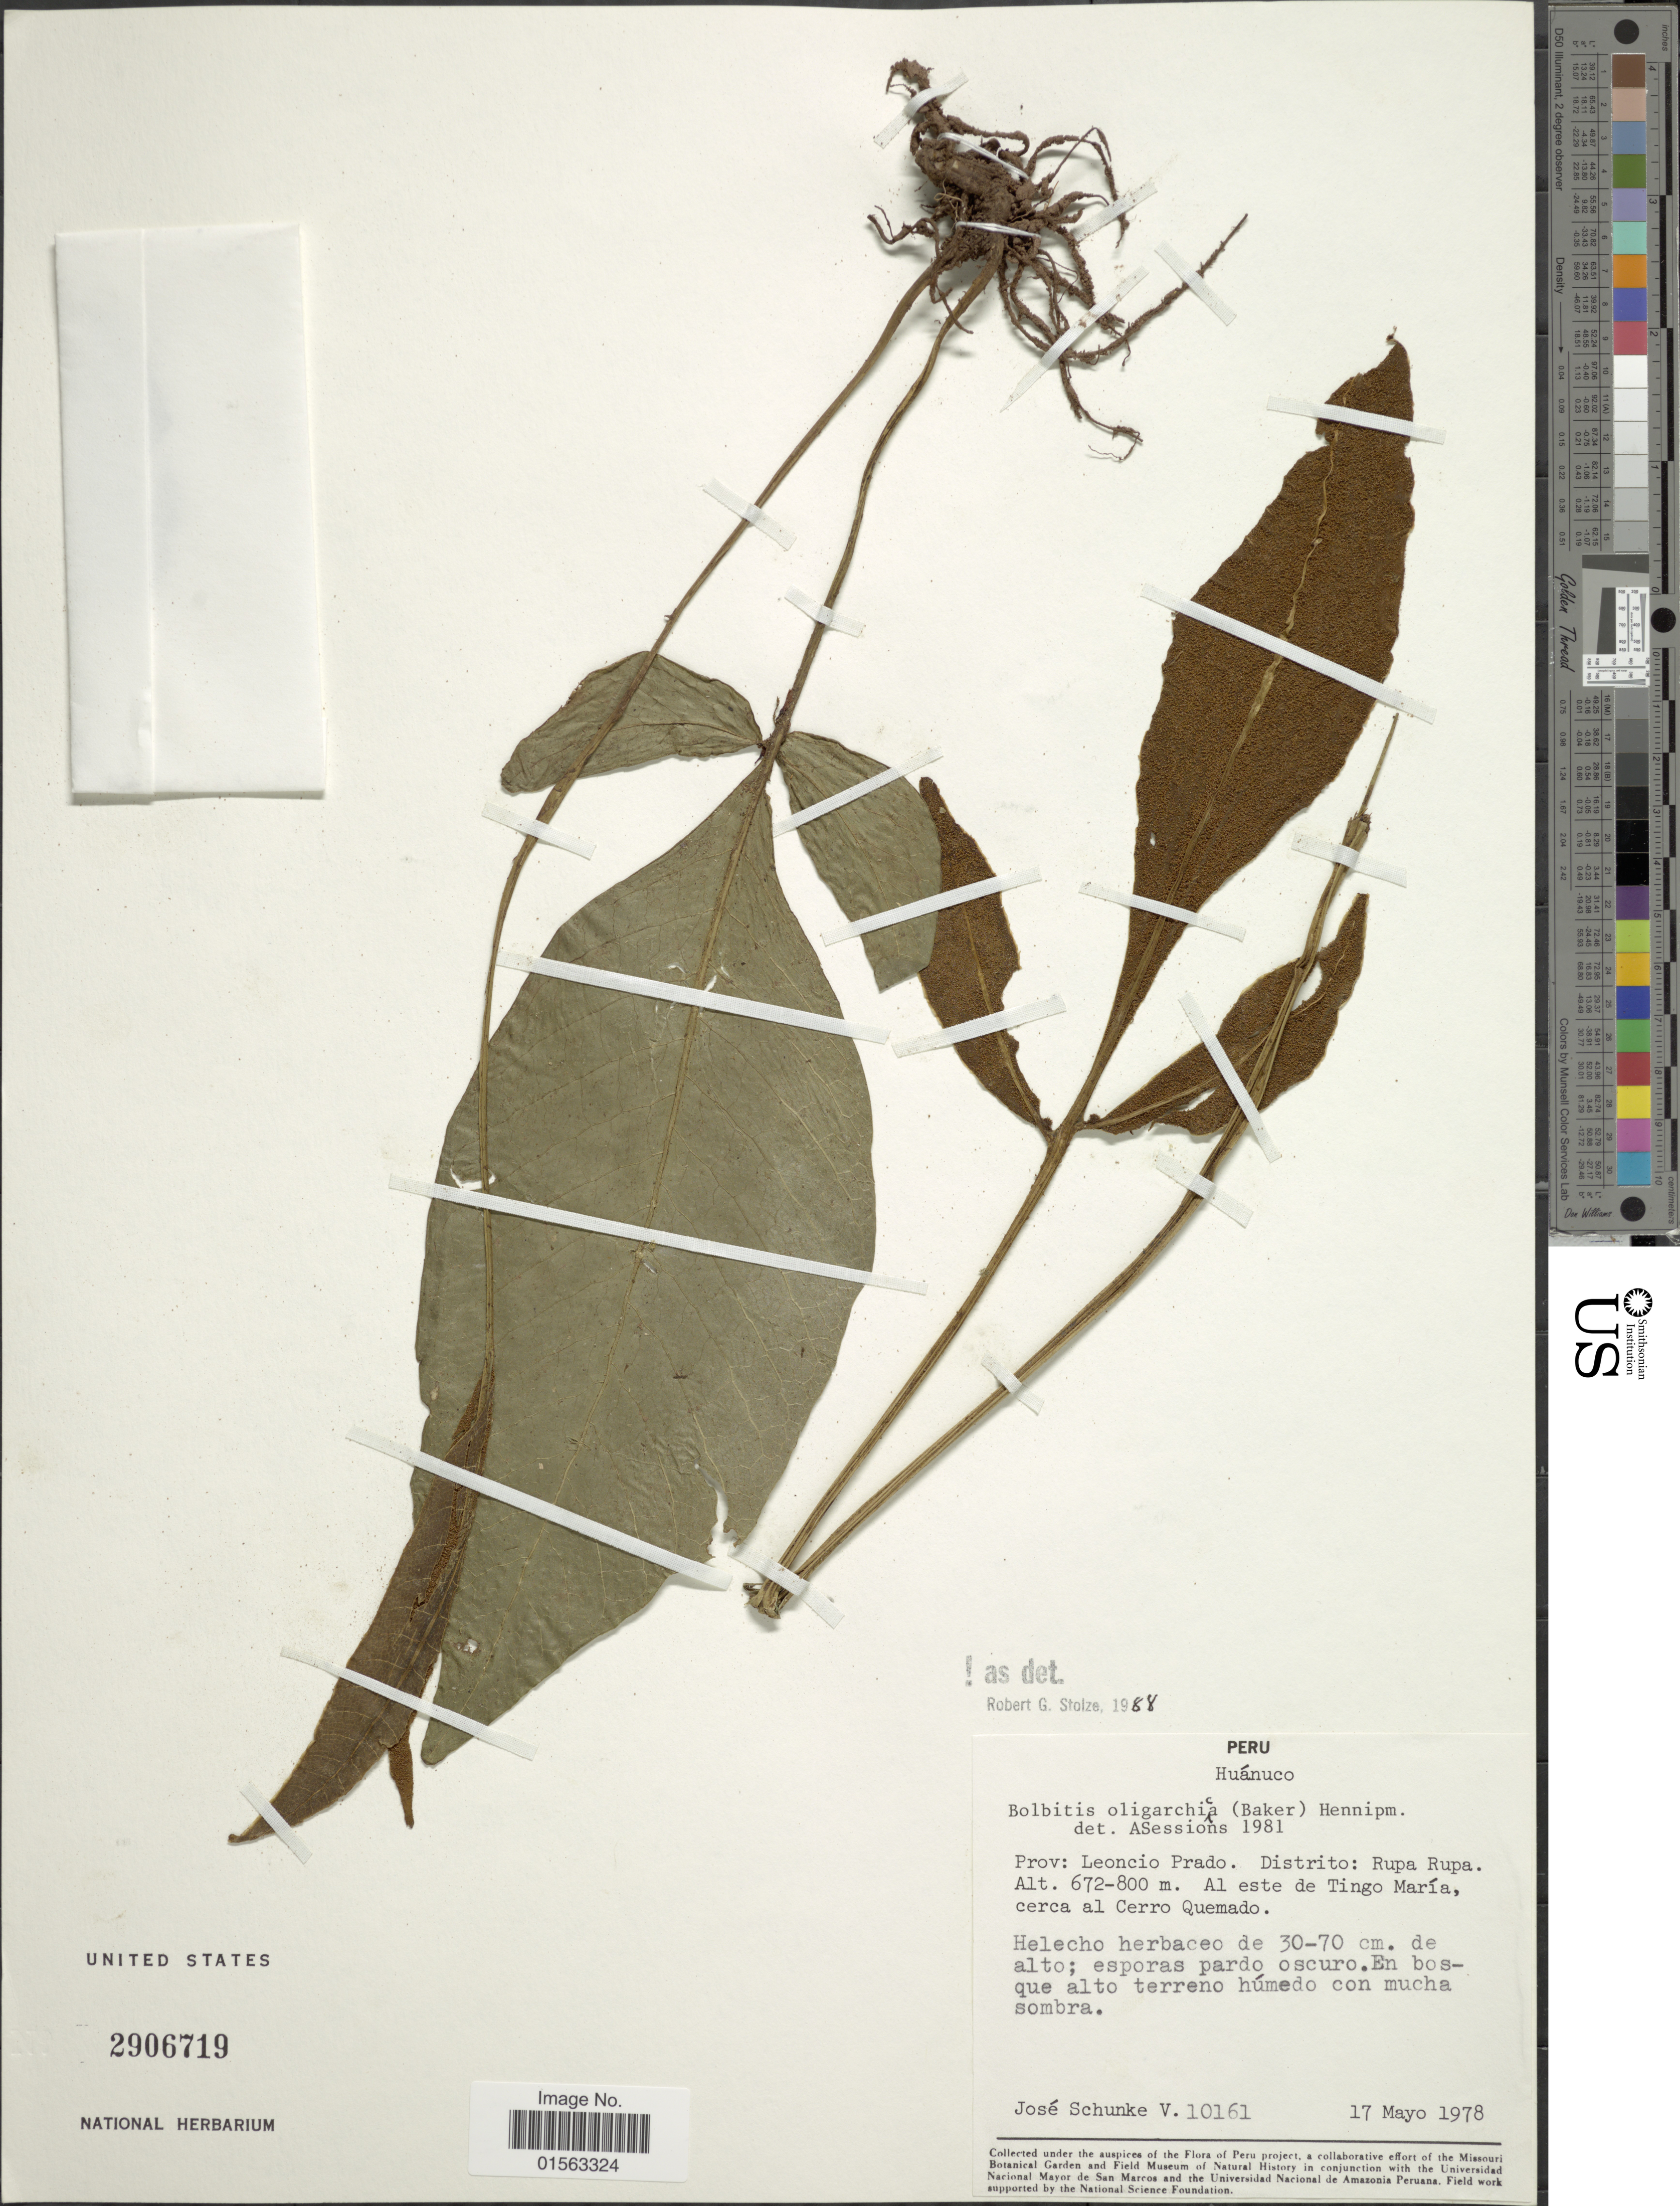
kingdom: Plantae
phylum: Tracheophyta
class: Polypodiopsida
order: Polypodiales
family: Dryopteridaceae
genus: Mickelia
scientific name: Mickelia oligarchica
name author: (Baker) R.C. Moran et al.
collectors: J. Schunke Vigo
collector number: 10161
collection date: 1978-05-17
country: Peru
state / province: Huánuco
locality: Prov. leoncio Prado, Distrito: Rupa Rupa, aleste de Tingo Maria, cerca al Cerro Quemado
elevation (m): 672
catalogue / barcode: US 2906719